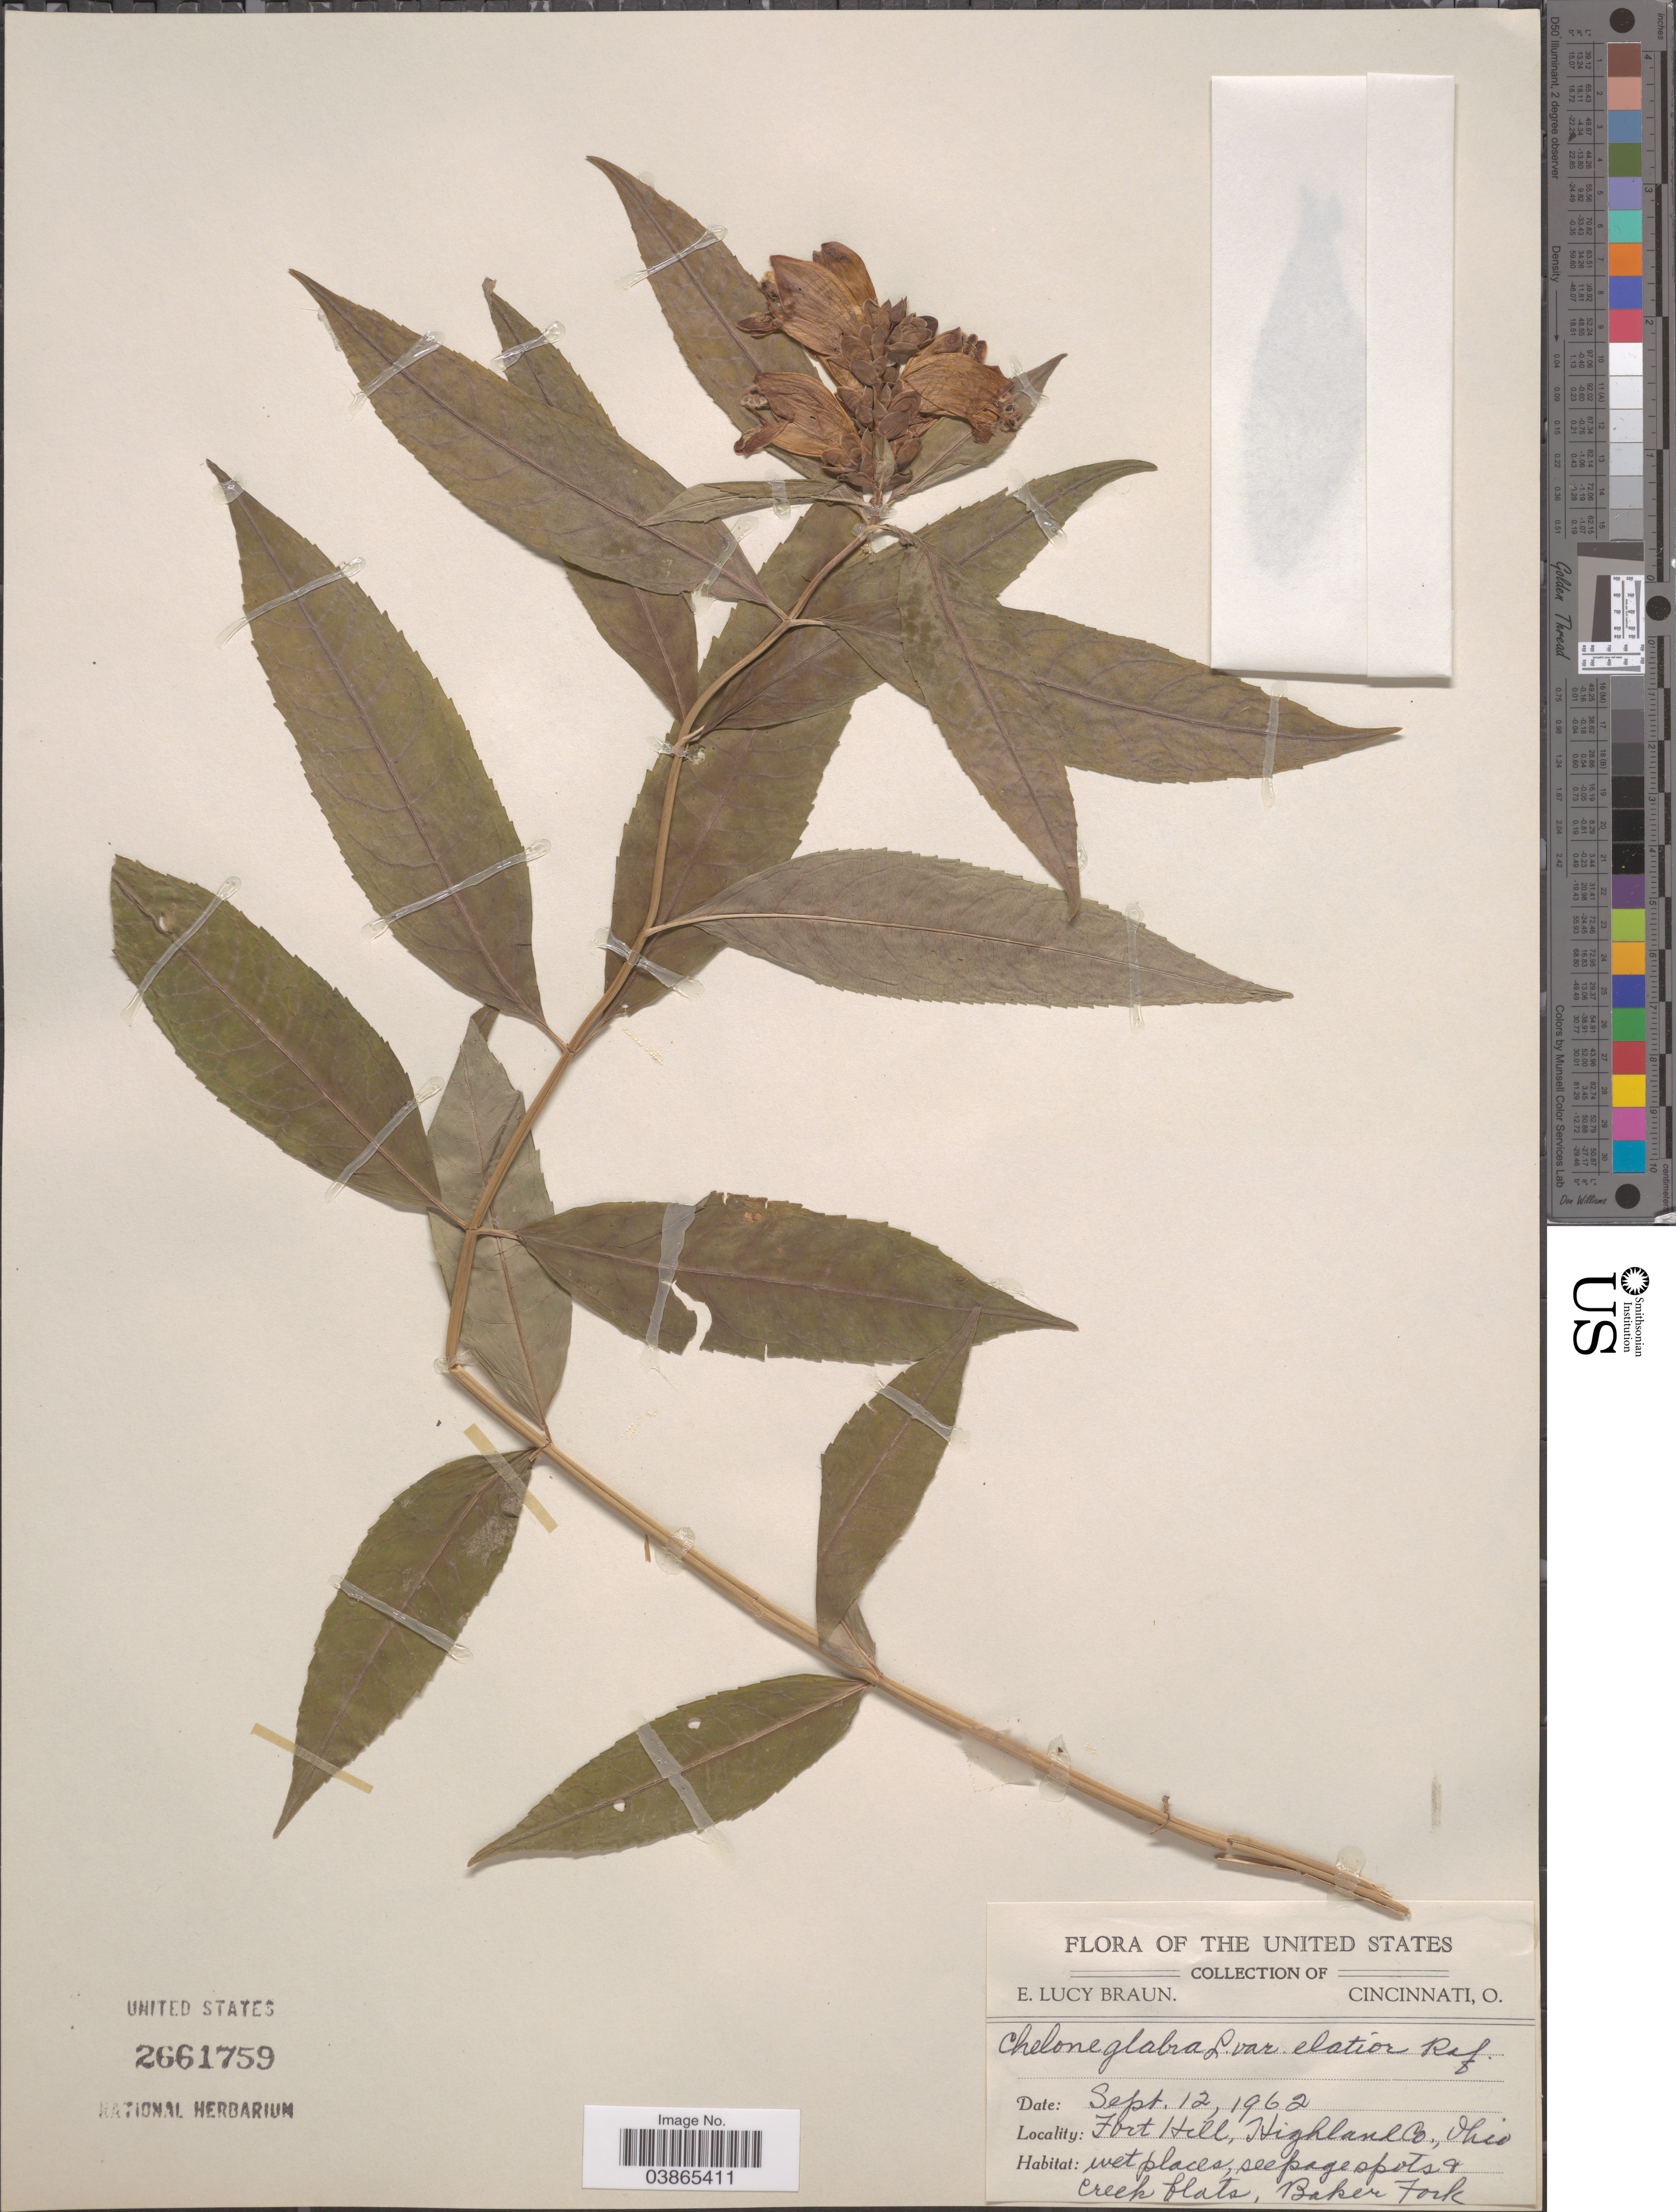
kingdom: Plantae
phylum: Tracheophyta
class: Magnoliopsida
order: Lamiales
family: Plantaginaceae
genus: Chelone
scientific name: Chelone glabra var. elatior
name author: Raf.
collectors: E. L. Braun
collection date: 1962-09-12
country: United States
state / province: Ohio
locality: Fort Hill, Higland Co. Creek flats, Baker Fork.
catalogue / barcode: US 2661759